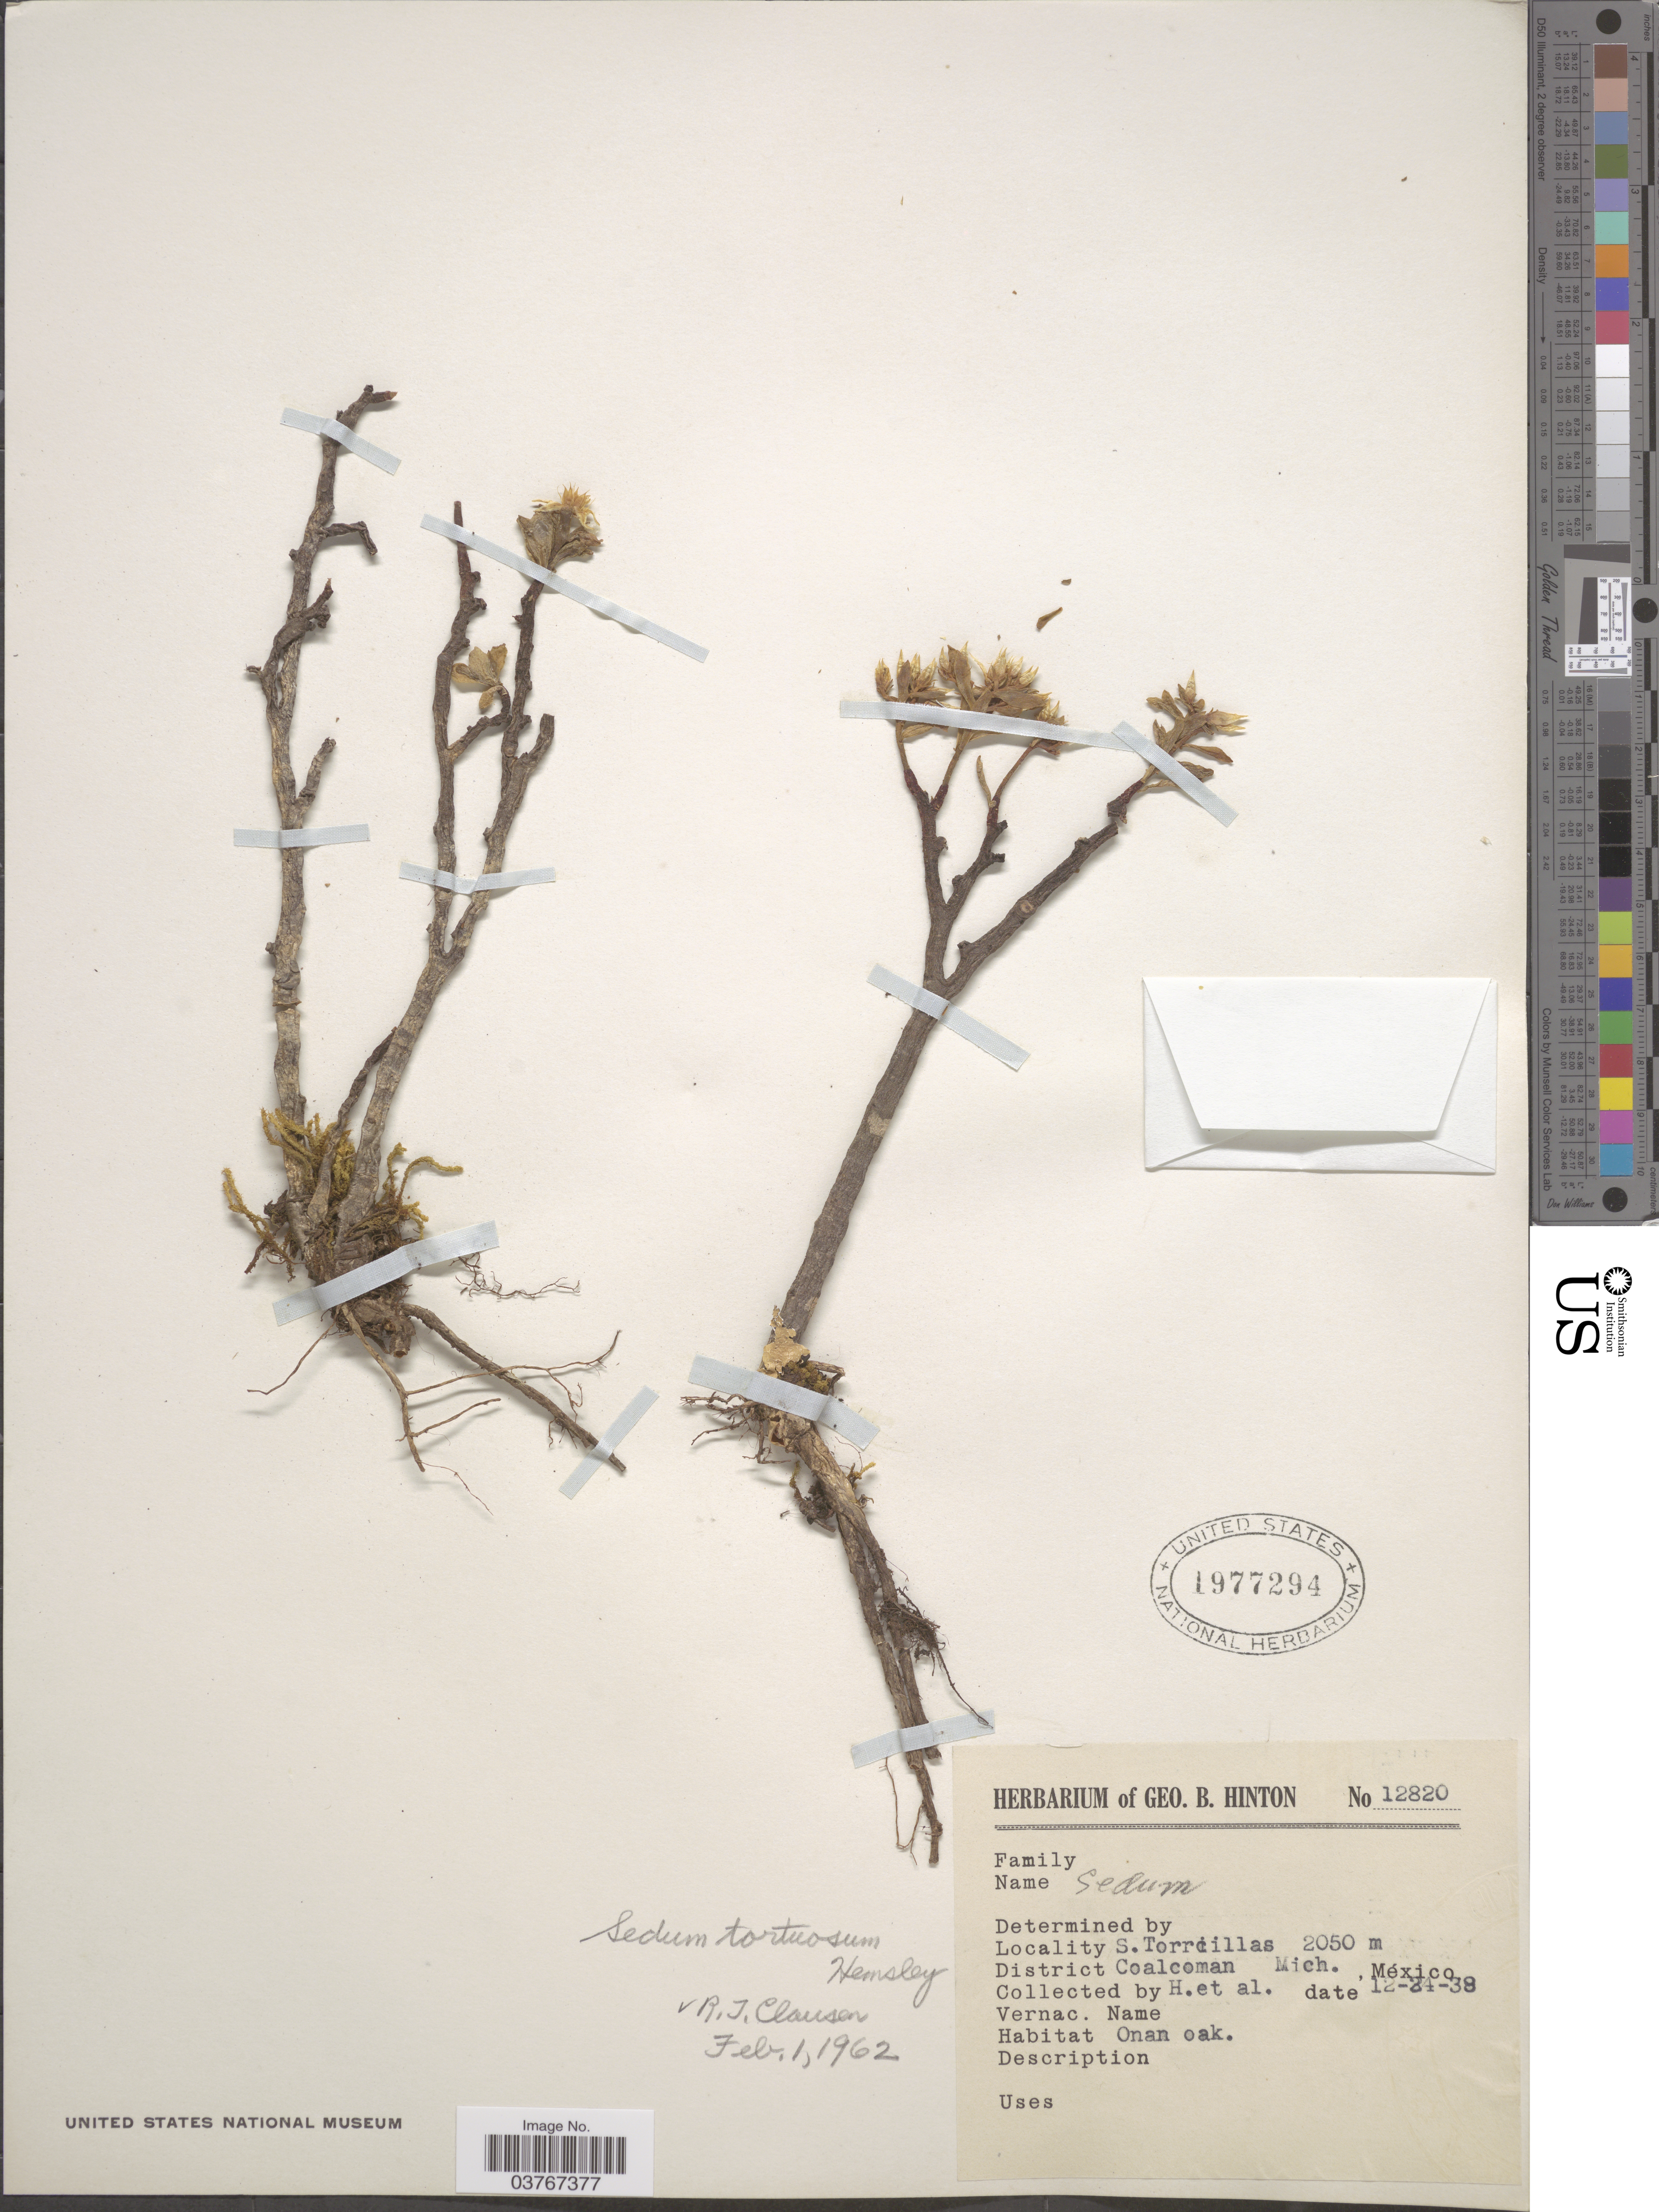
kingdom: Plantae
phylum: Tracheophyta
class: Magnoliopsida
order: Saxifragales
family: Crassulaceae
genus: Sedum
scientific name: Sedum tortuosum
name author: Hemsl.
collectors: G. B. Hinton & et al.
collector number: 12820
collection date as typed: Transcribed d/m/y: 24/12/38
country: Mexico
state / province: Michoacán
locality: S. Torrcillas. District Coalcoman.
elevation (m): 2050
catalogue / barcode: US 1977294